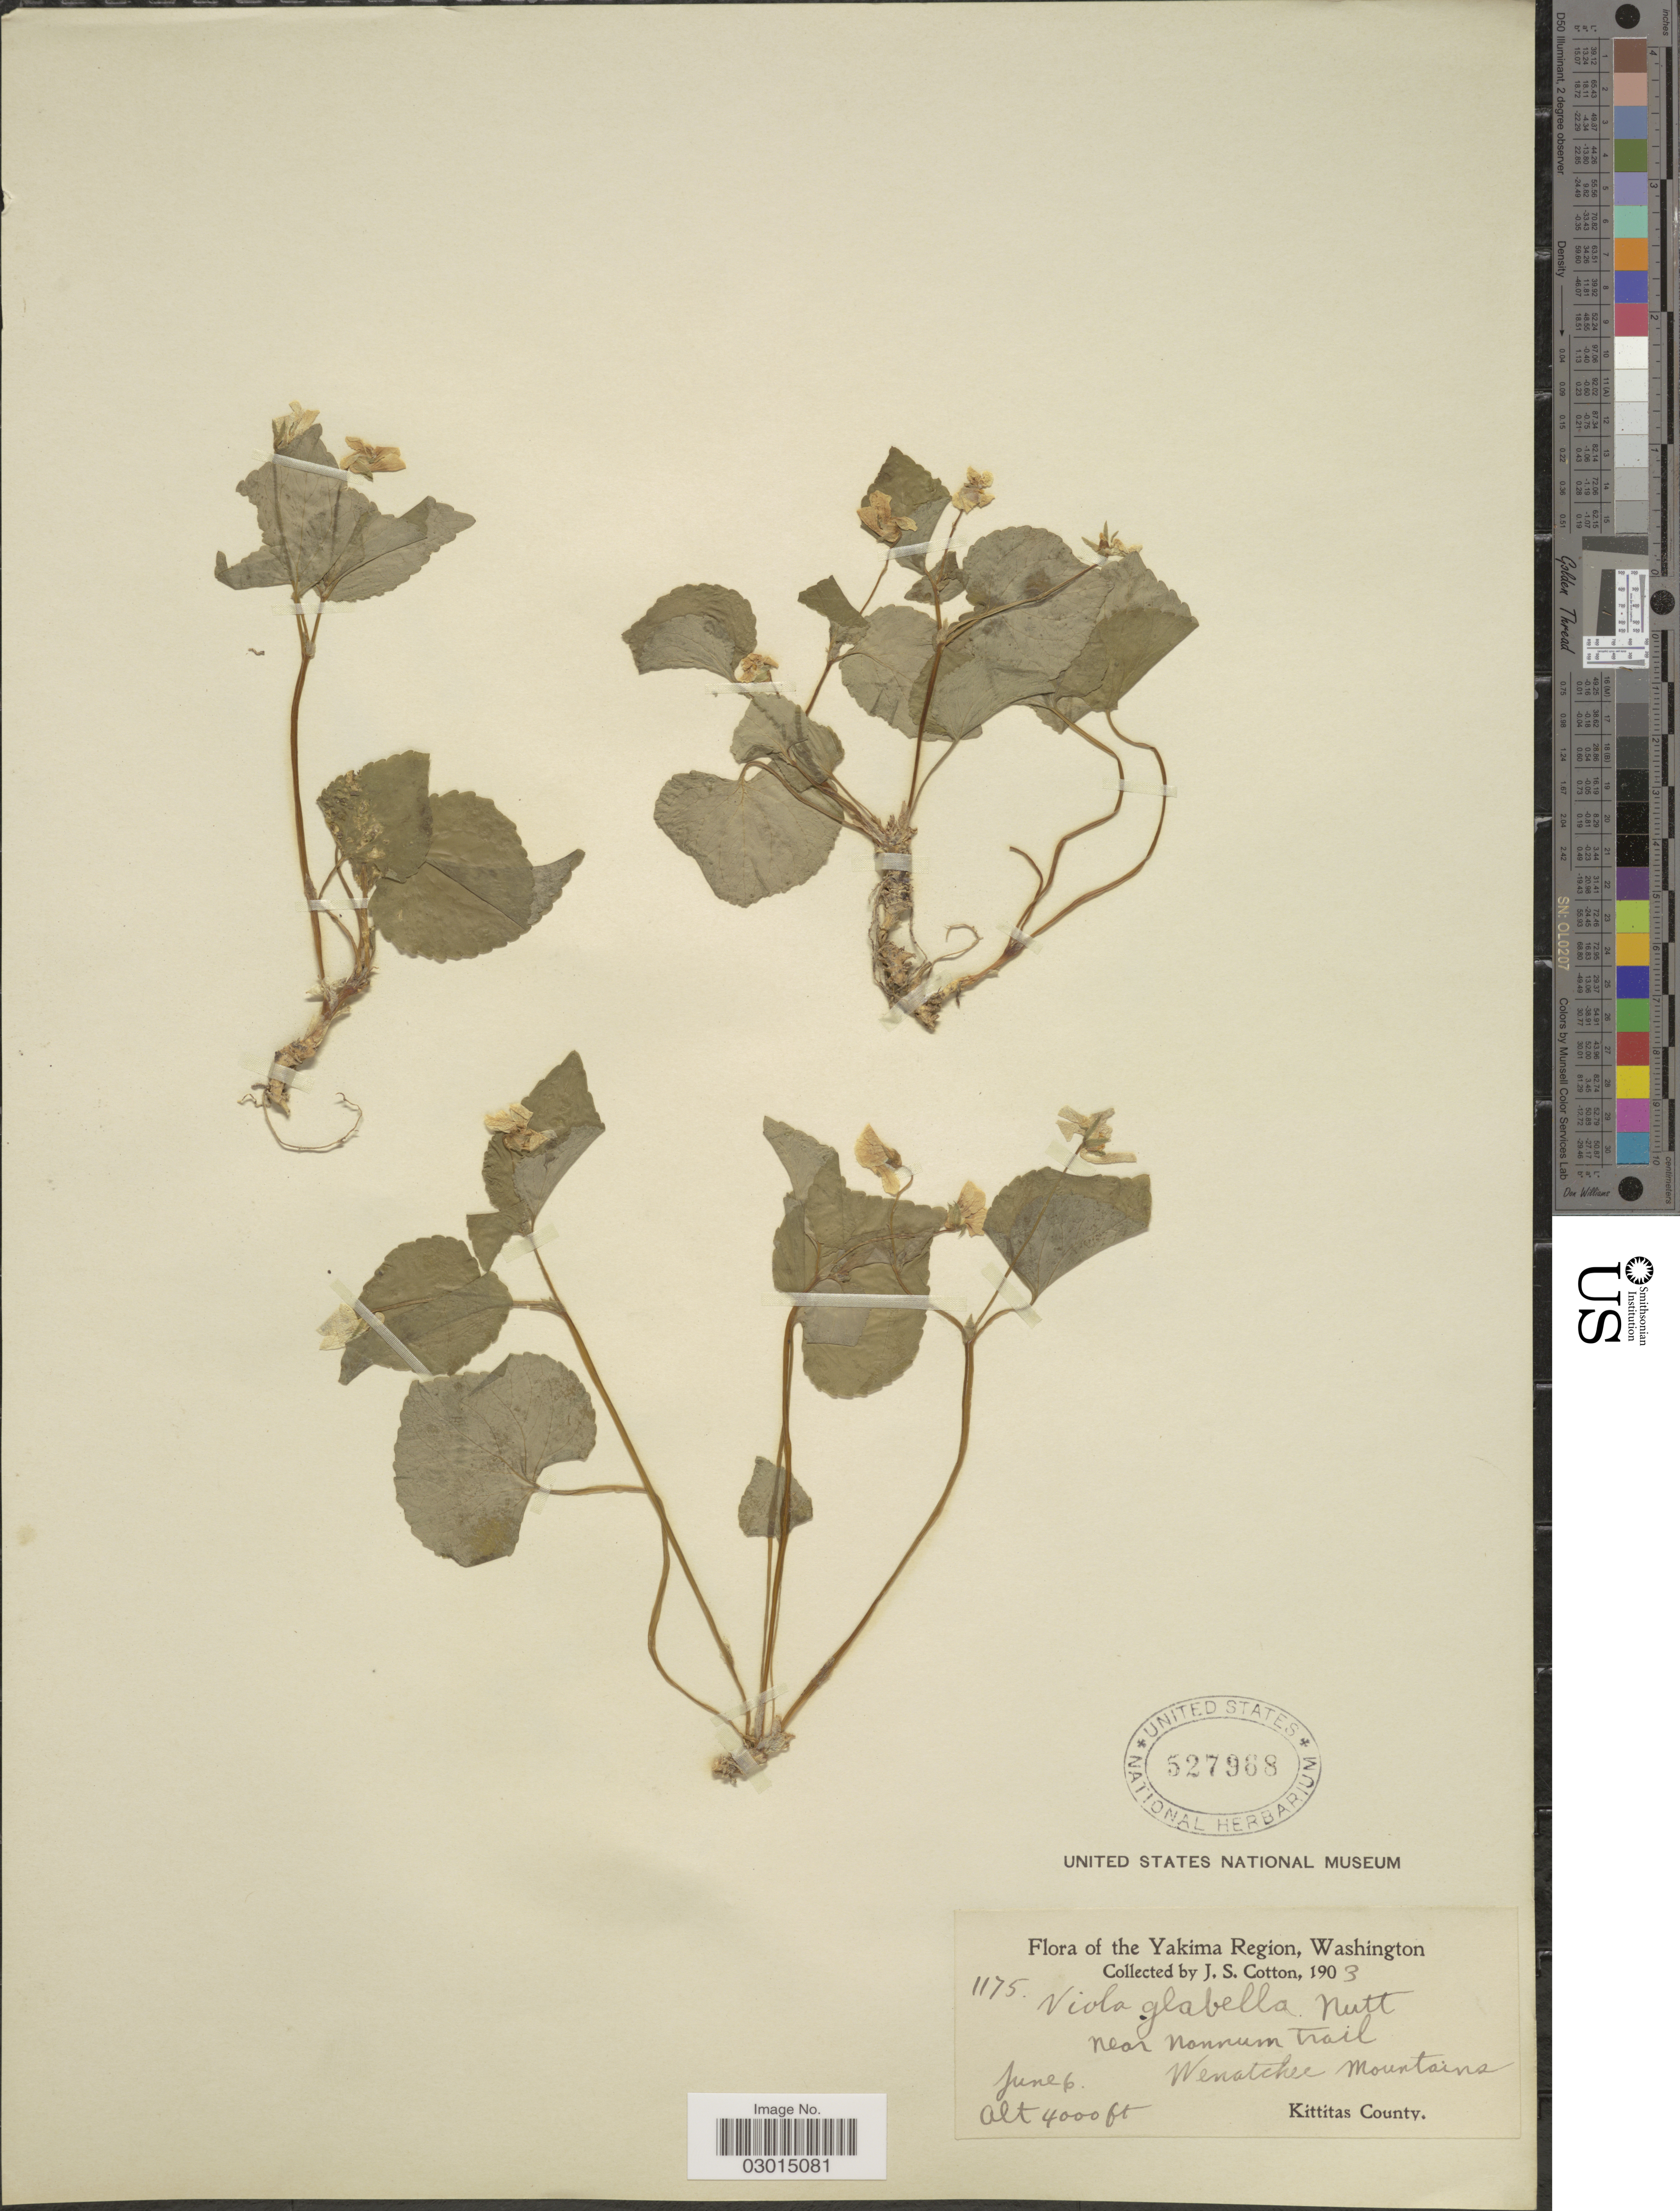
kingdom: Plantae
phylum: Tracheophyta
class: Magnoliopsida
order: Malpighiales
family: Violaceae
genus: Viola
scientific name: Viola glabella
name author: Nutt.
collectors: J. S. Cotton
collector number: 1175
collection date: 1903-06-06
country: United States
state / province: Washington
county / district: Kittitas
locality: Yakima Region, Washington. Near Nannum Trail. Wenatchee Mountains. Kittitas County.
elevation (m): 1219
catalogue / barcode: US 527968